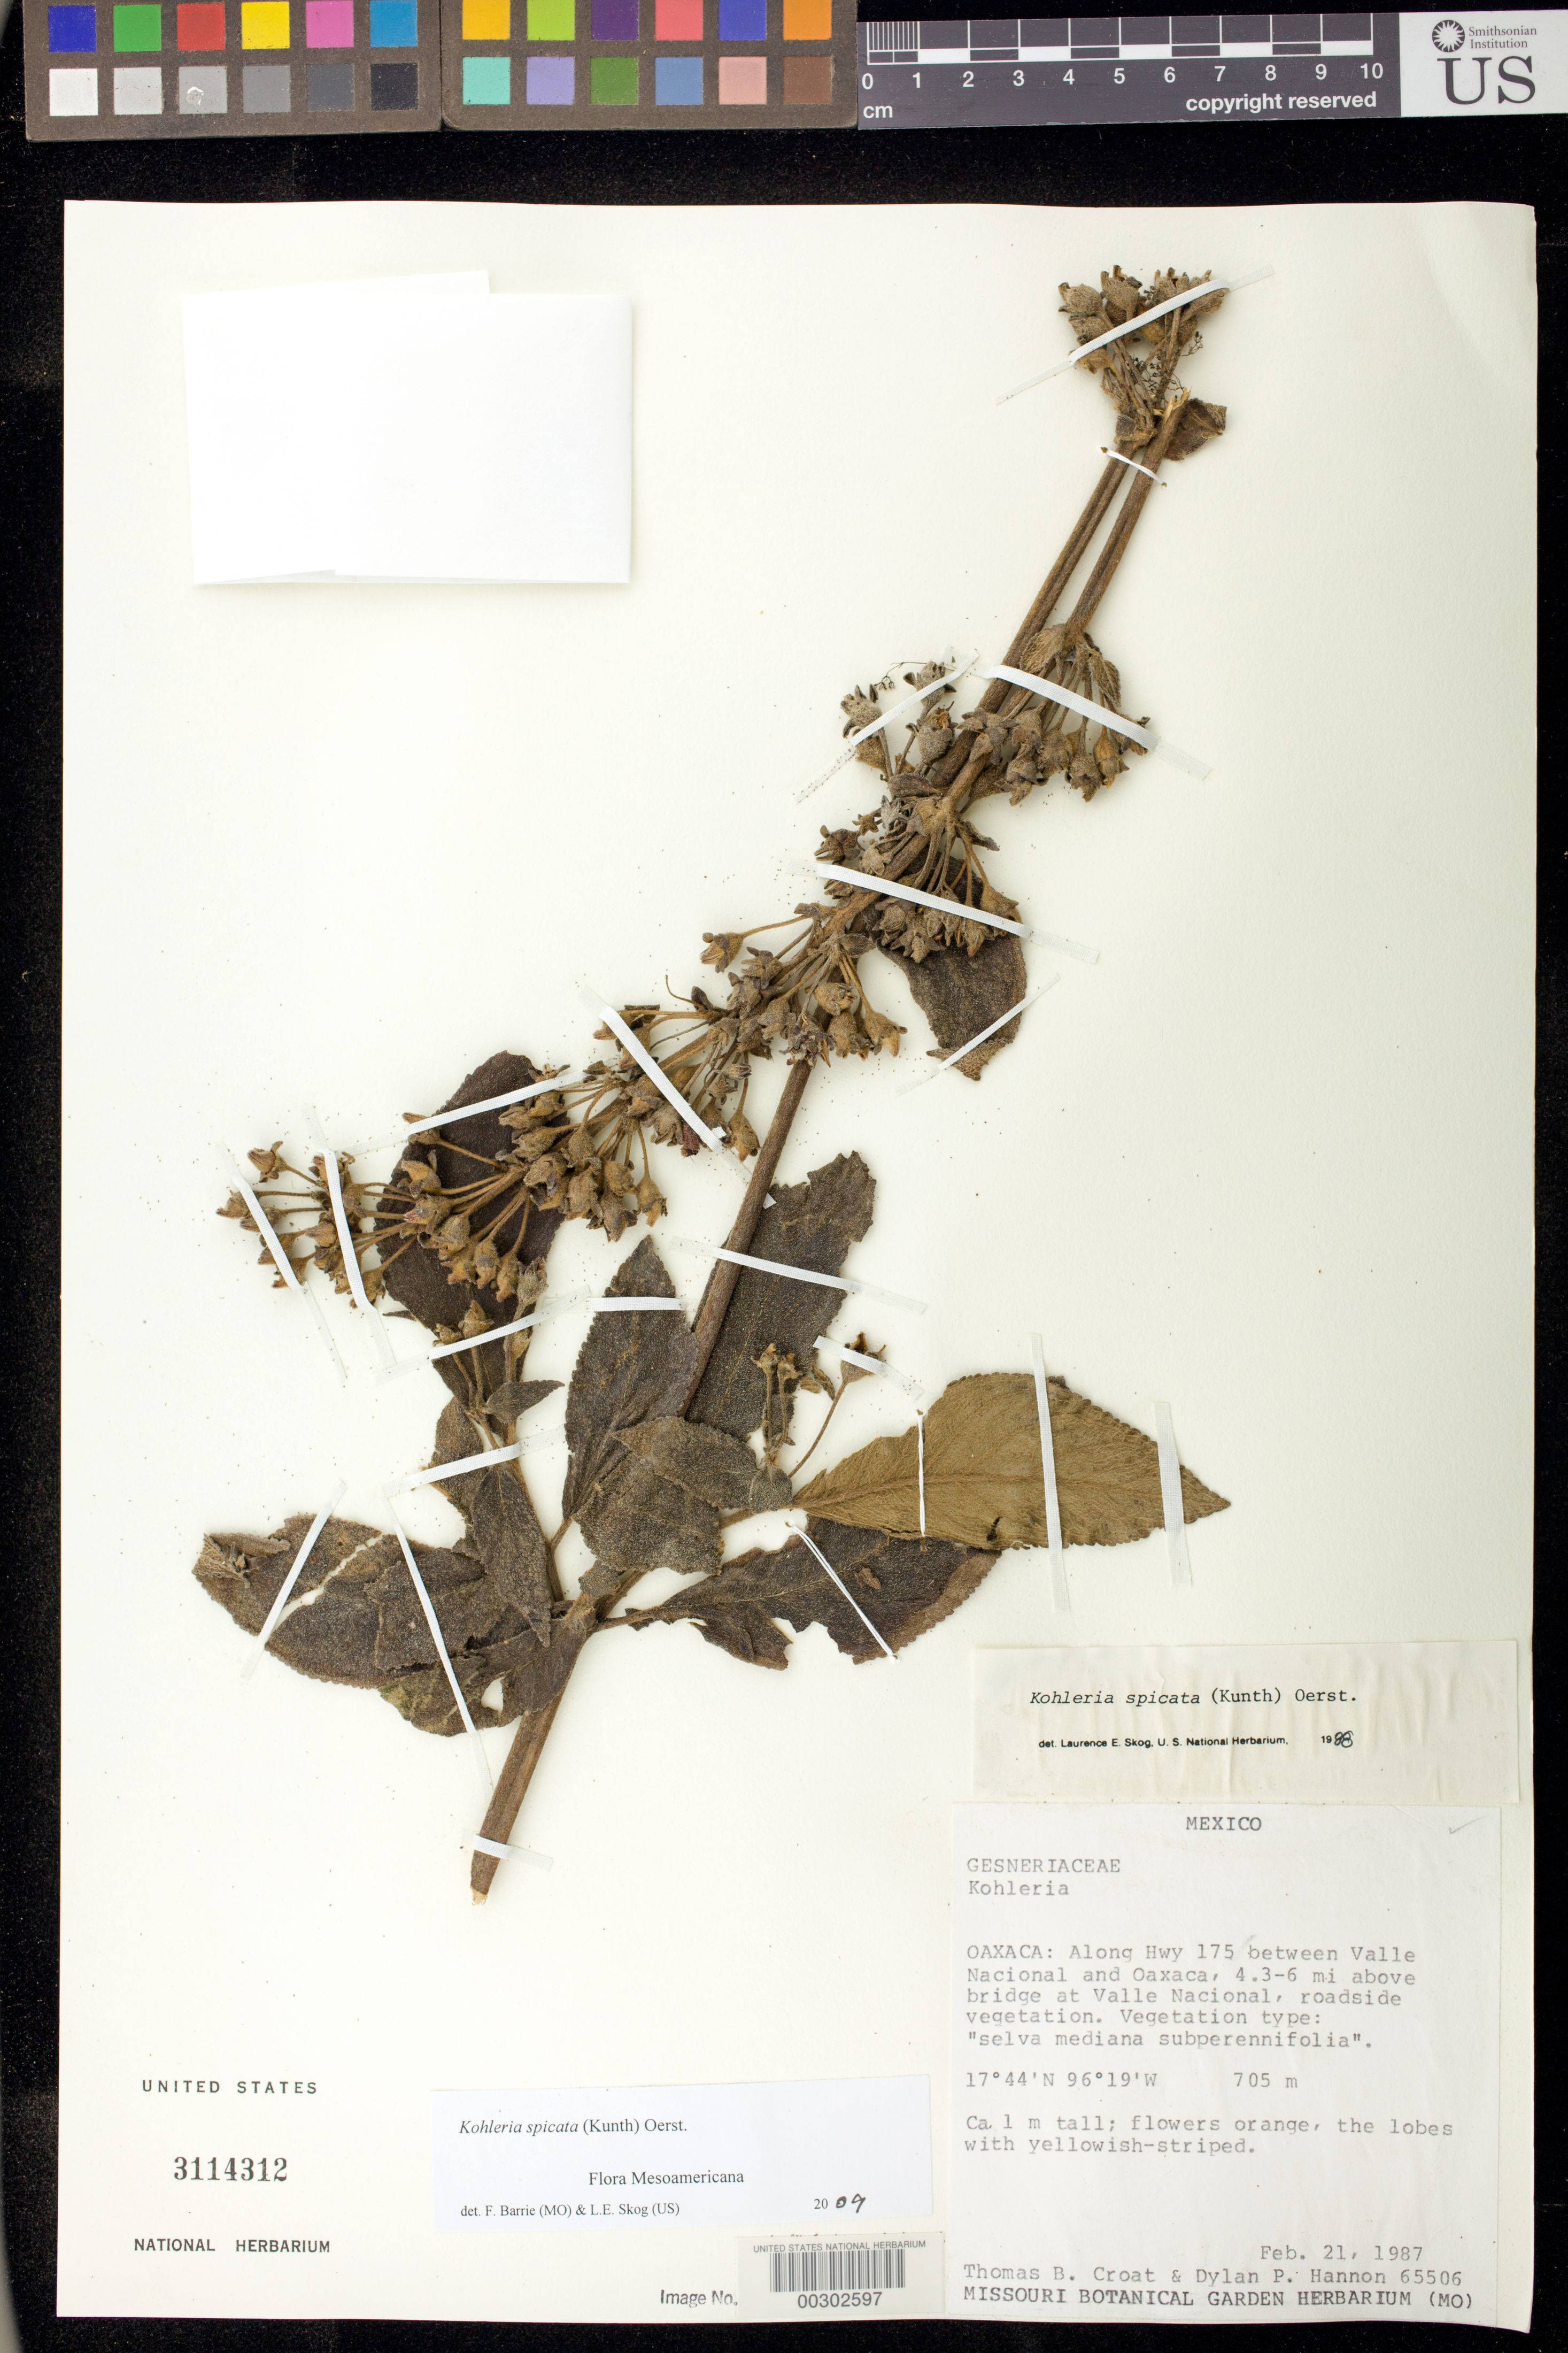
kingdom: Plantae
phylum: Tracheophyta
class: Magnoliopsida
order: Lamiales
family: Gesneriaceae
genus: Kohleria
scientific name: Kohleria spicata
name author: (Kunth) Oerst.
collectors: T. B. Croat & D. Hannon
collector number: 65506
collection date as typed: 21 Feb 1987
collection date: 1987-02-21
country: Mexico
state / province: Oaxaca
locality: Along hwy 175 between Valle Nacional and Oaxaca, 4.3-6 mi above bridge at Valle Nacional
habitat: Roadside vegetation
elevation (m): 705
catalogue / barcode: US 3114312